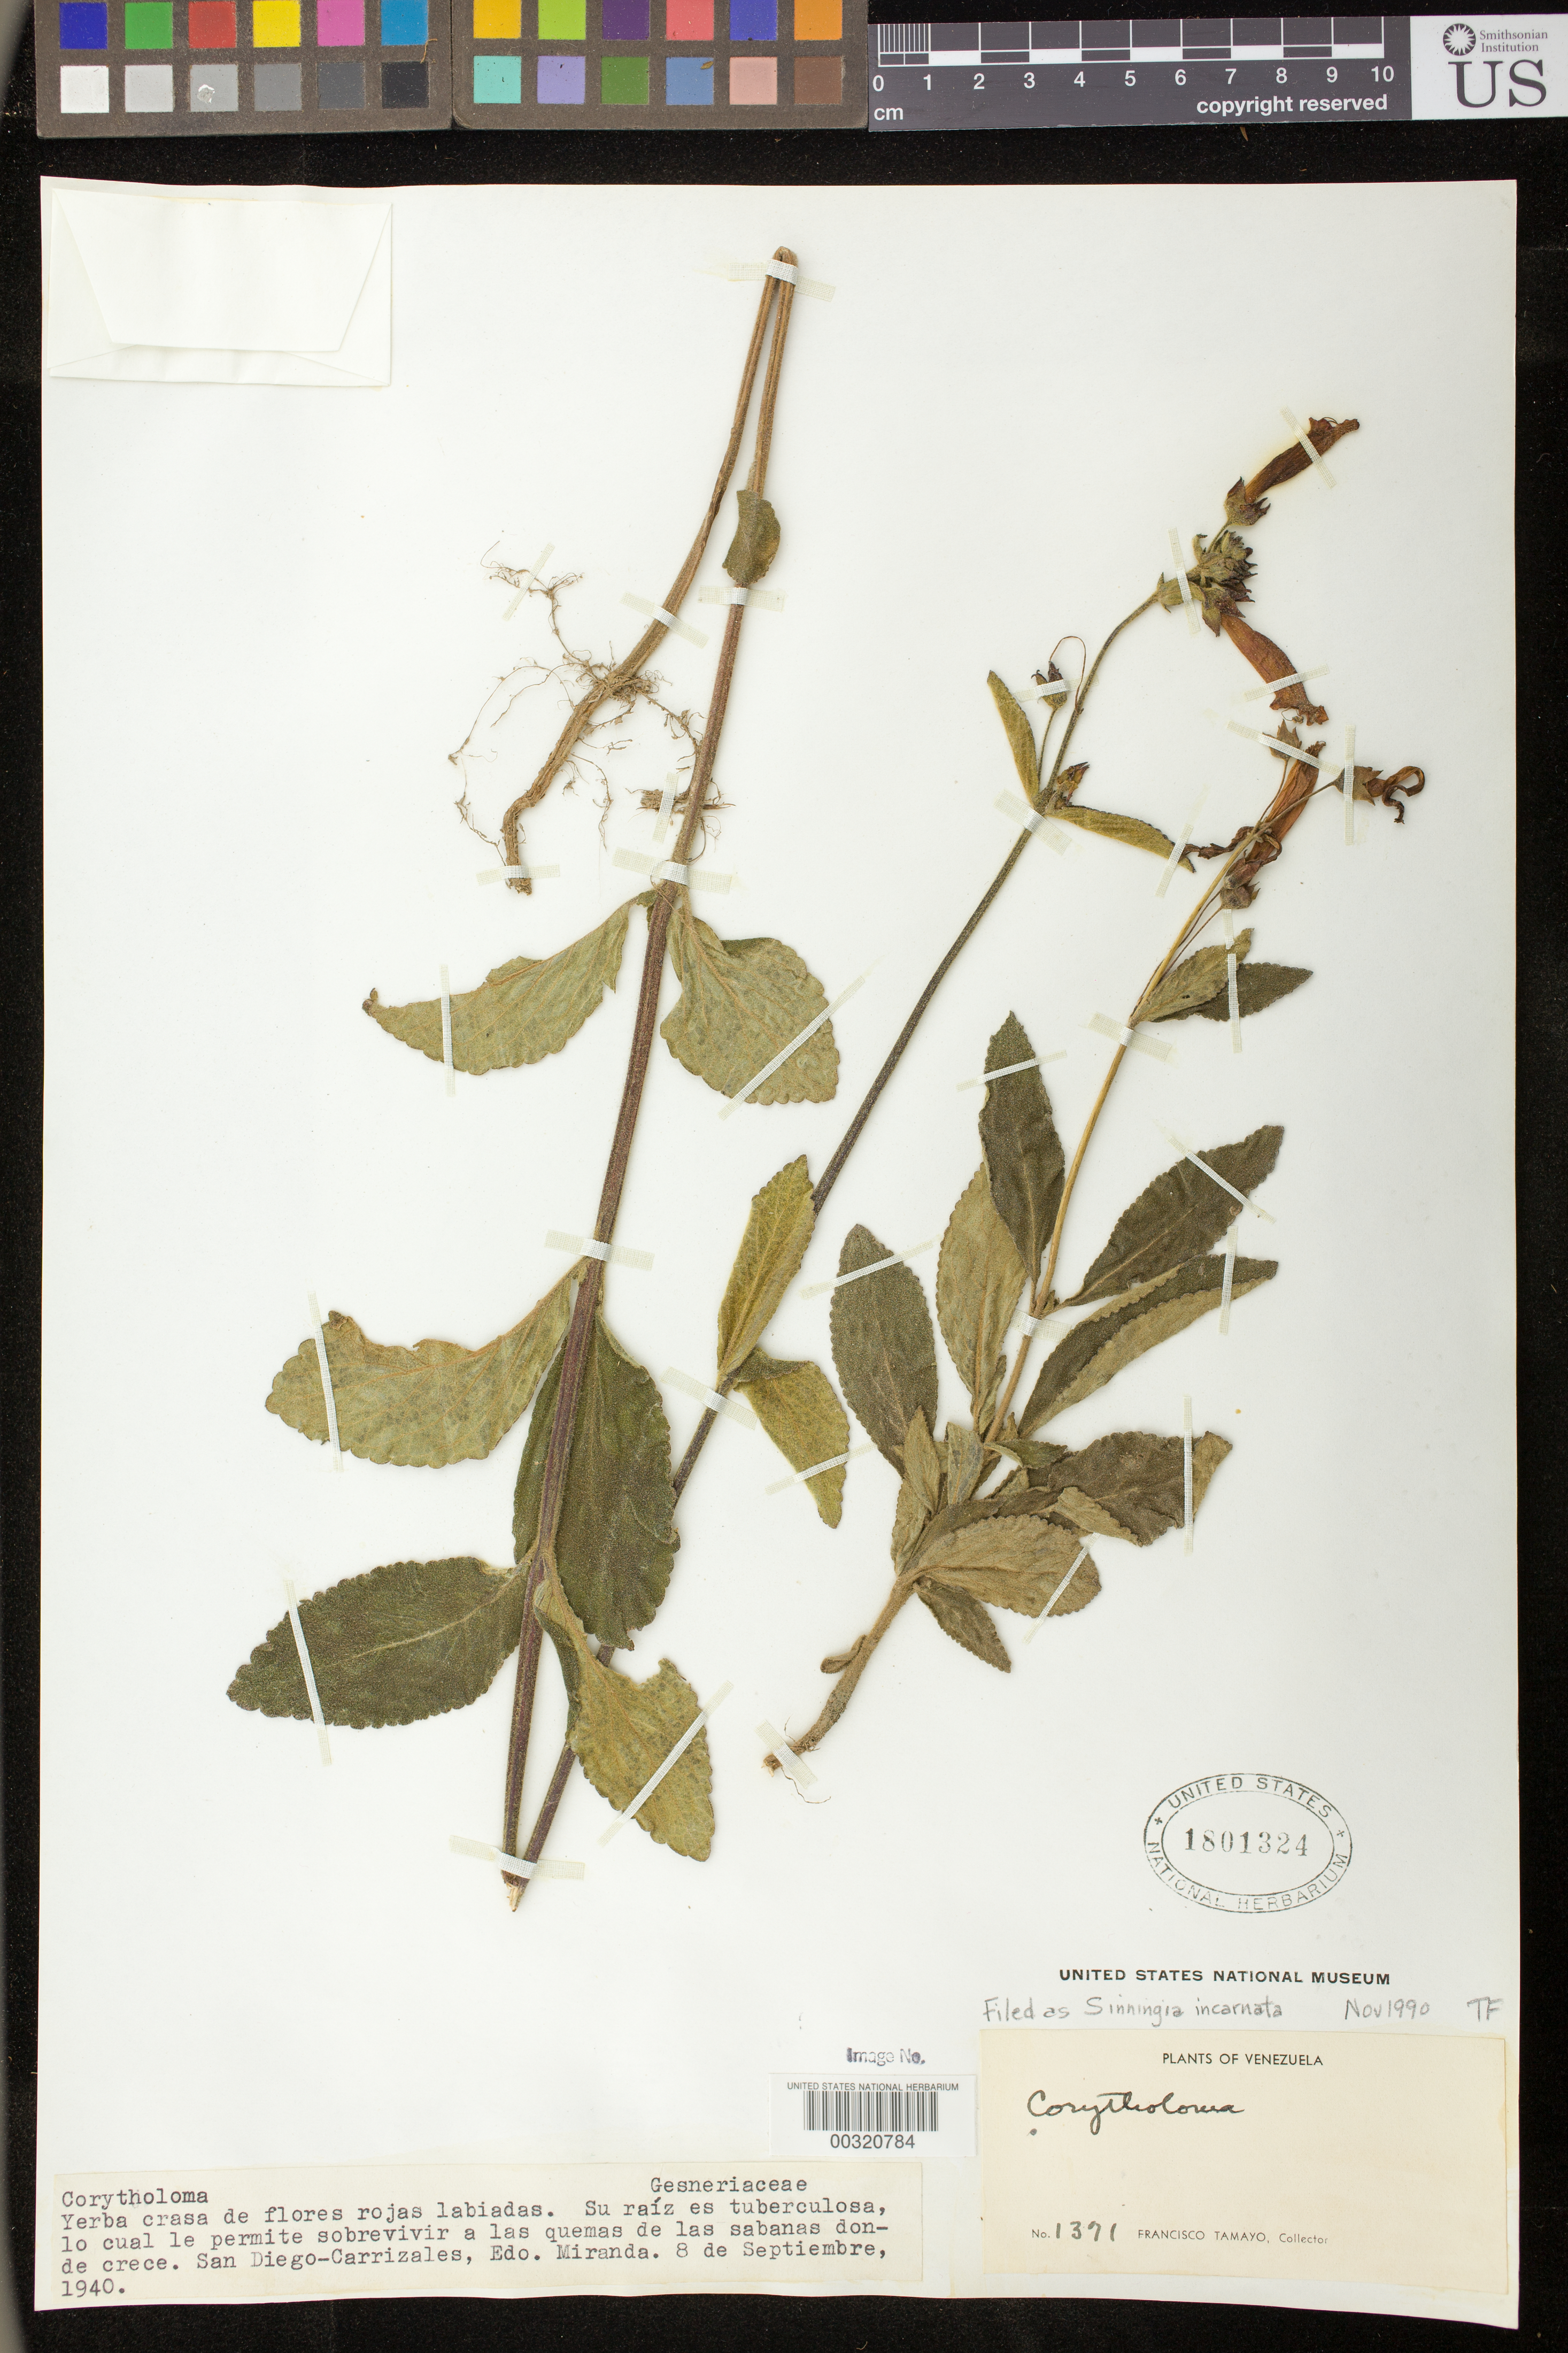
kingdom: Plantae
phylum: Tracheophyta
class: Magnoliopsida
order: Lamiales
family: Gesneriaceae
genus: Sinningia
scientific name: Sinningia incarnata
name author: (Aubl.) D.L. Denham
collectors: F. Tamayo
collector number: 1371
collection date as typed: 08 Sep 1940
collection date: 1940-09-08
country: Venezuela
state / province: Miranda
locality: San Diego-Carrizales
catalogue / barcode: US 1801324